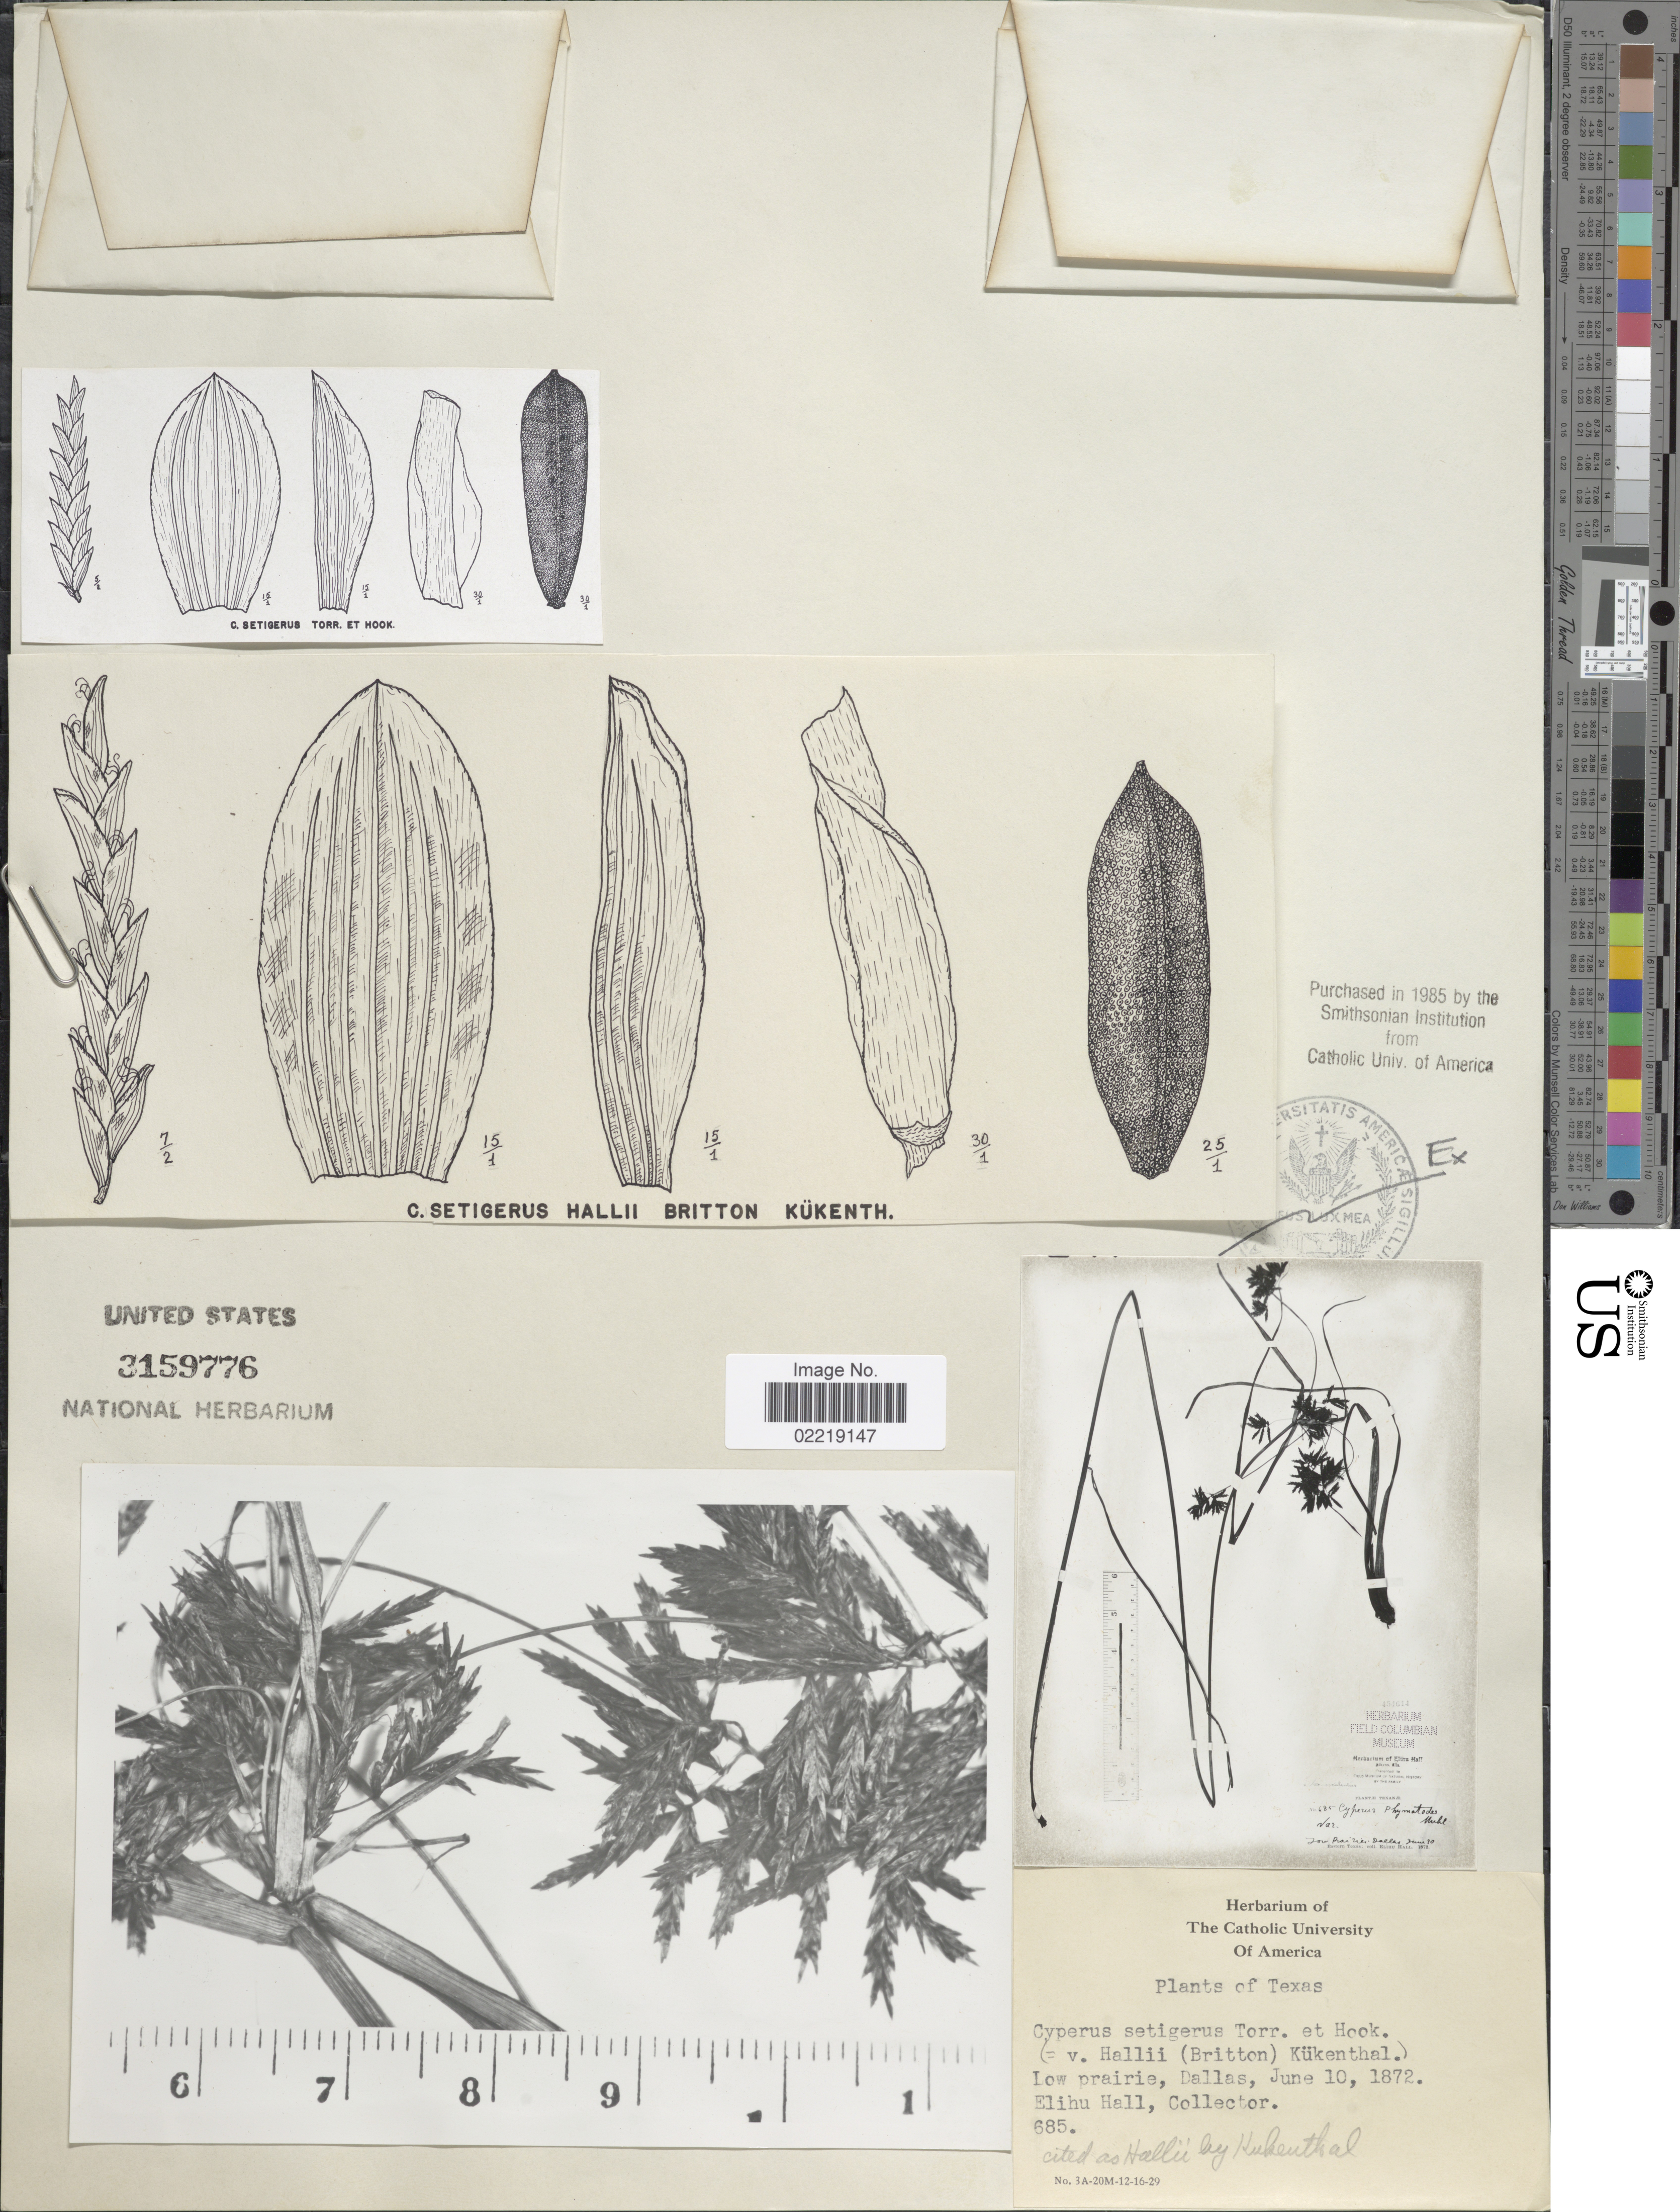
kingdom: Plantae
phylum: Tracheophyta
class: Liliopsida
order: Poales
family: Cyperaceae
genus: Cyperus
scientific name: Cyperus setigerus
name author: Torr. & Hook.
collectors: E. Hall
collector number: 685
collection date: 1872-06-10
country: United States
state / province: Texas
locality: Dallas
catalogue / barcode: US 3159776